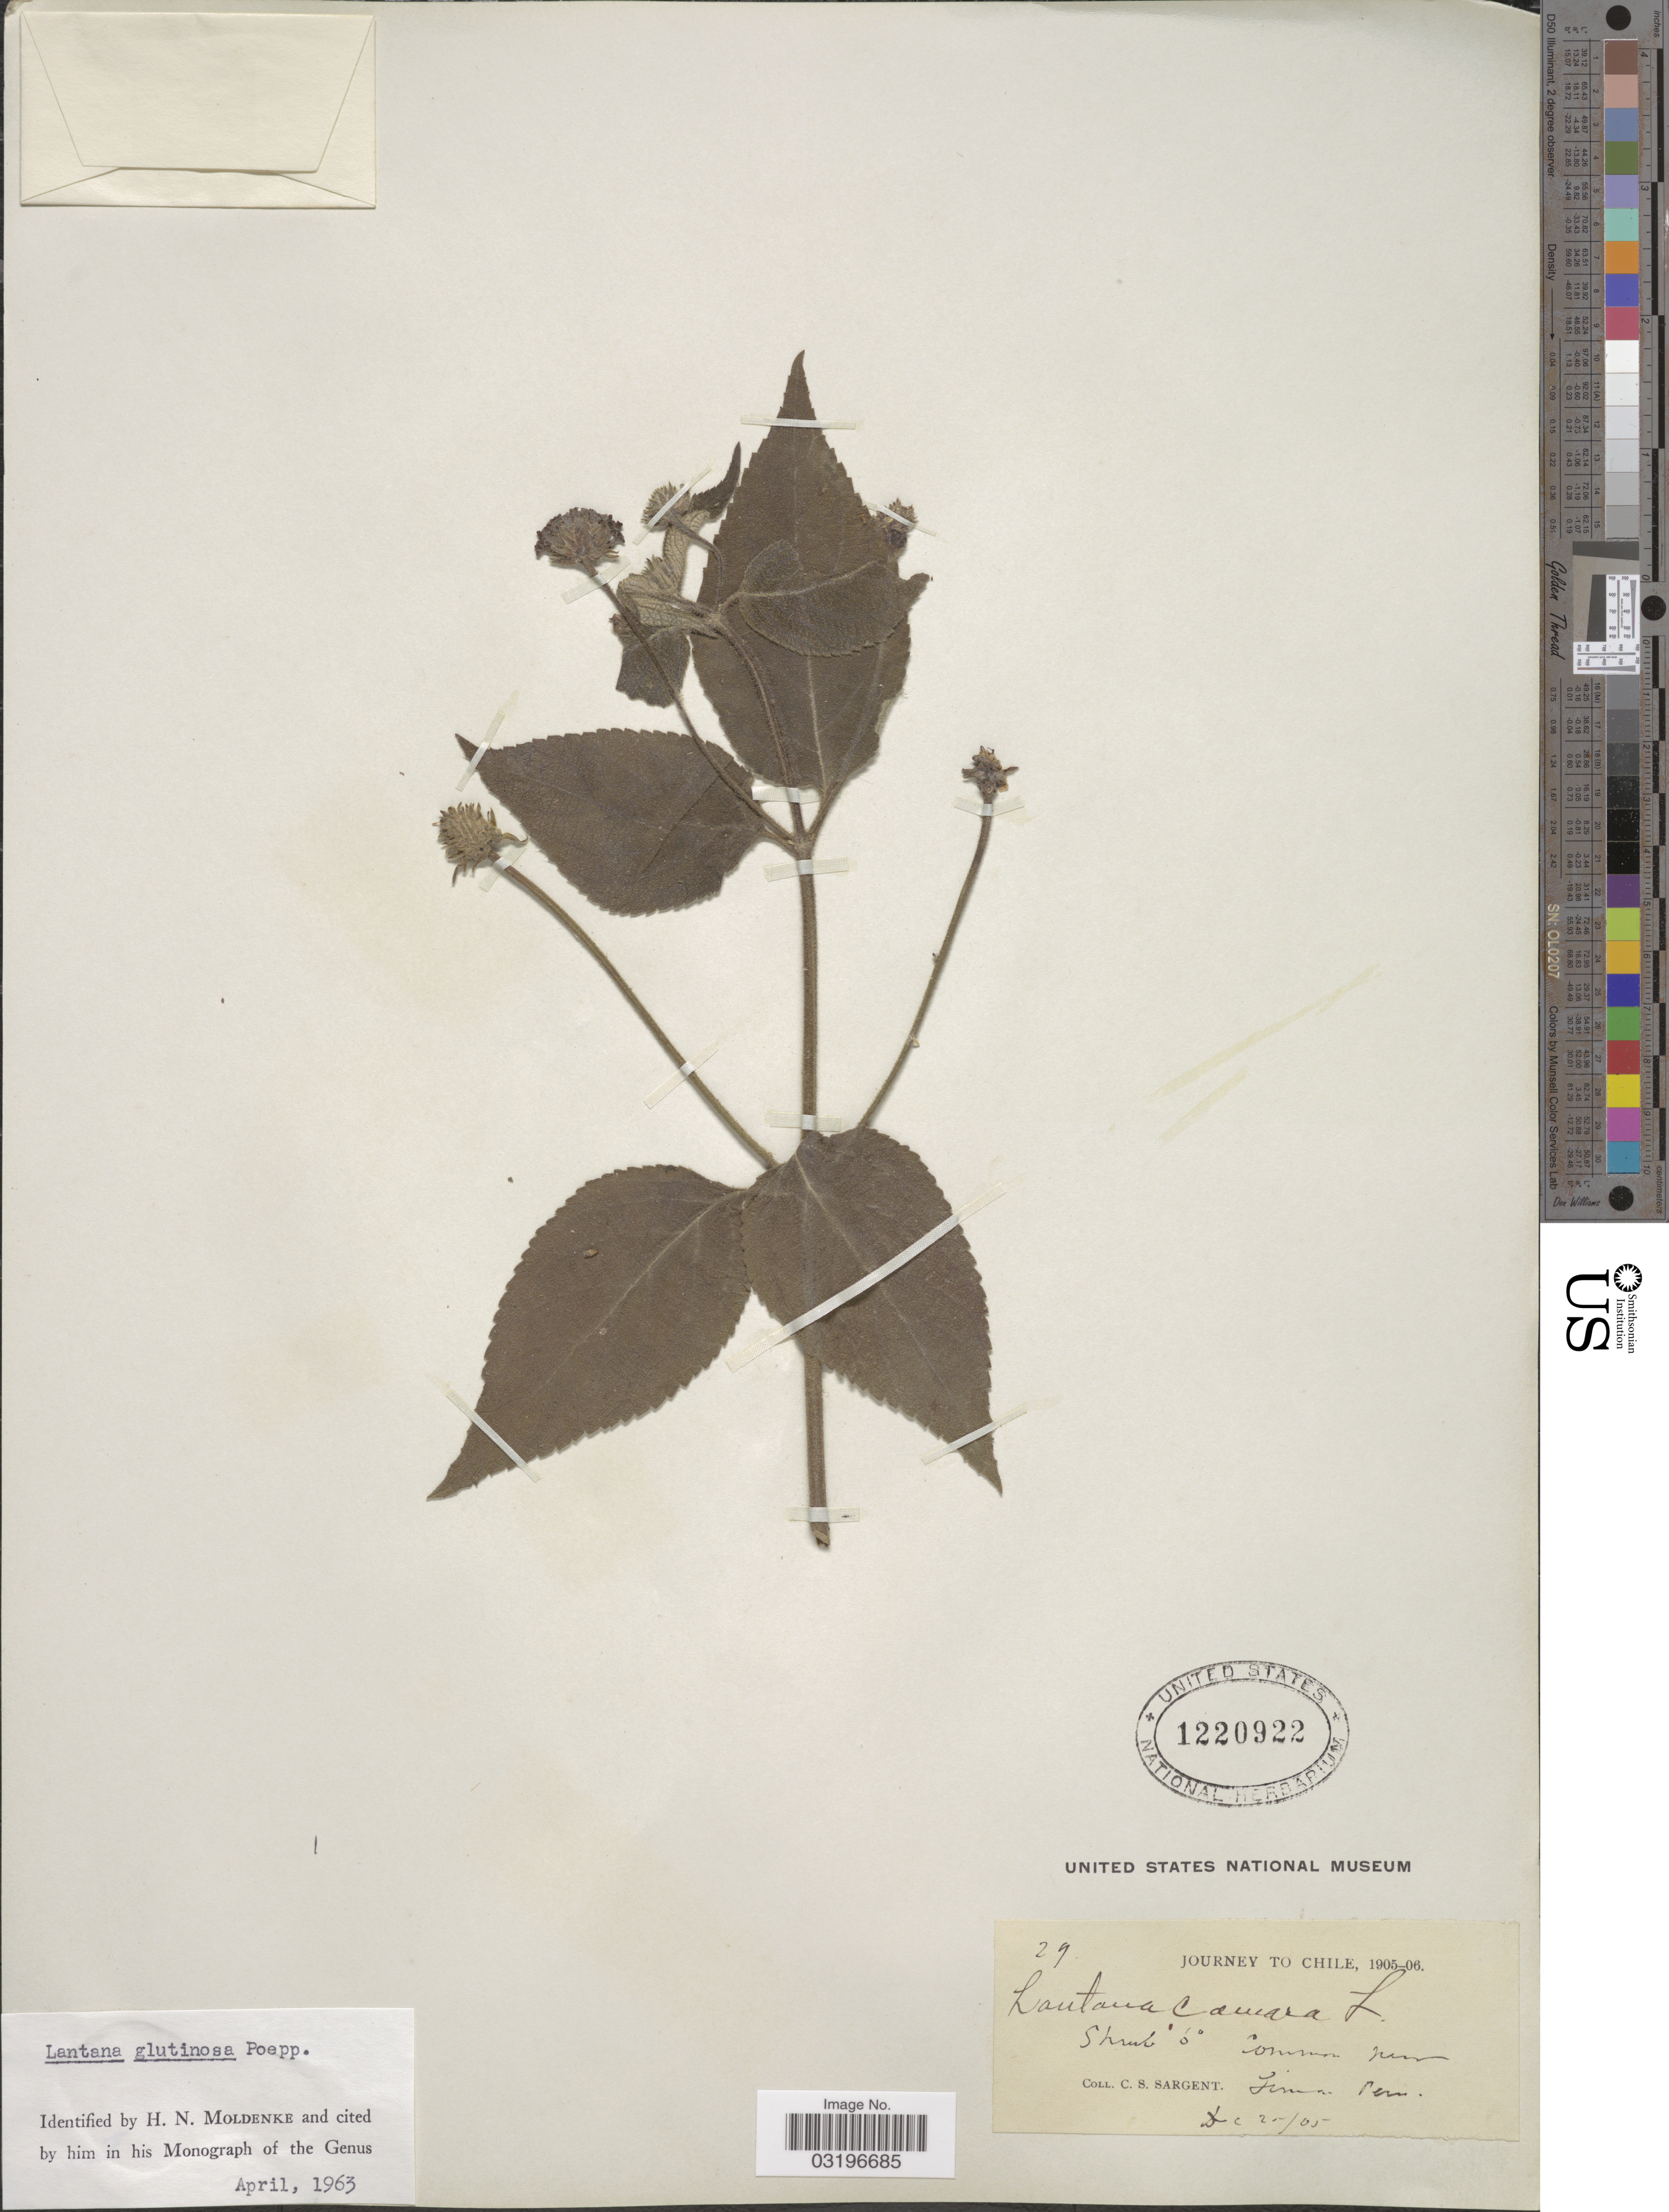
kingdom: Plantae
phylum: Tracheophyta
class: Magnoliopsida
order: Lamiales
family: Verbenaceae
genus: Lantana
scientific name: Lantana glutinosa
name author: Poepp.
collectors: C. S. Sargent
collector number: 27*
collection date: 1905-12-25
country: Peru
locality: Near Lima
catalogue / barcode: US 1220922